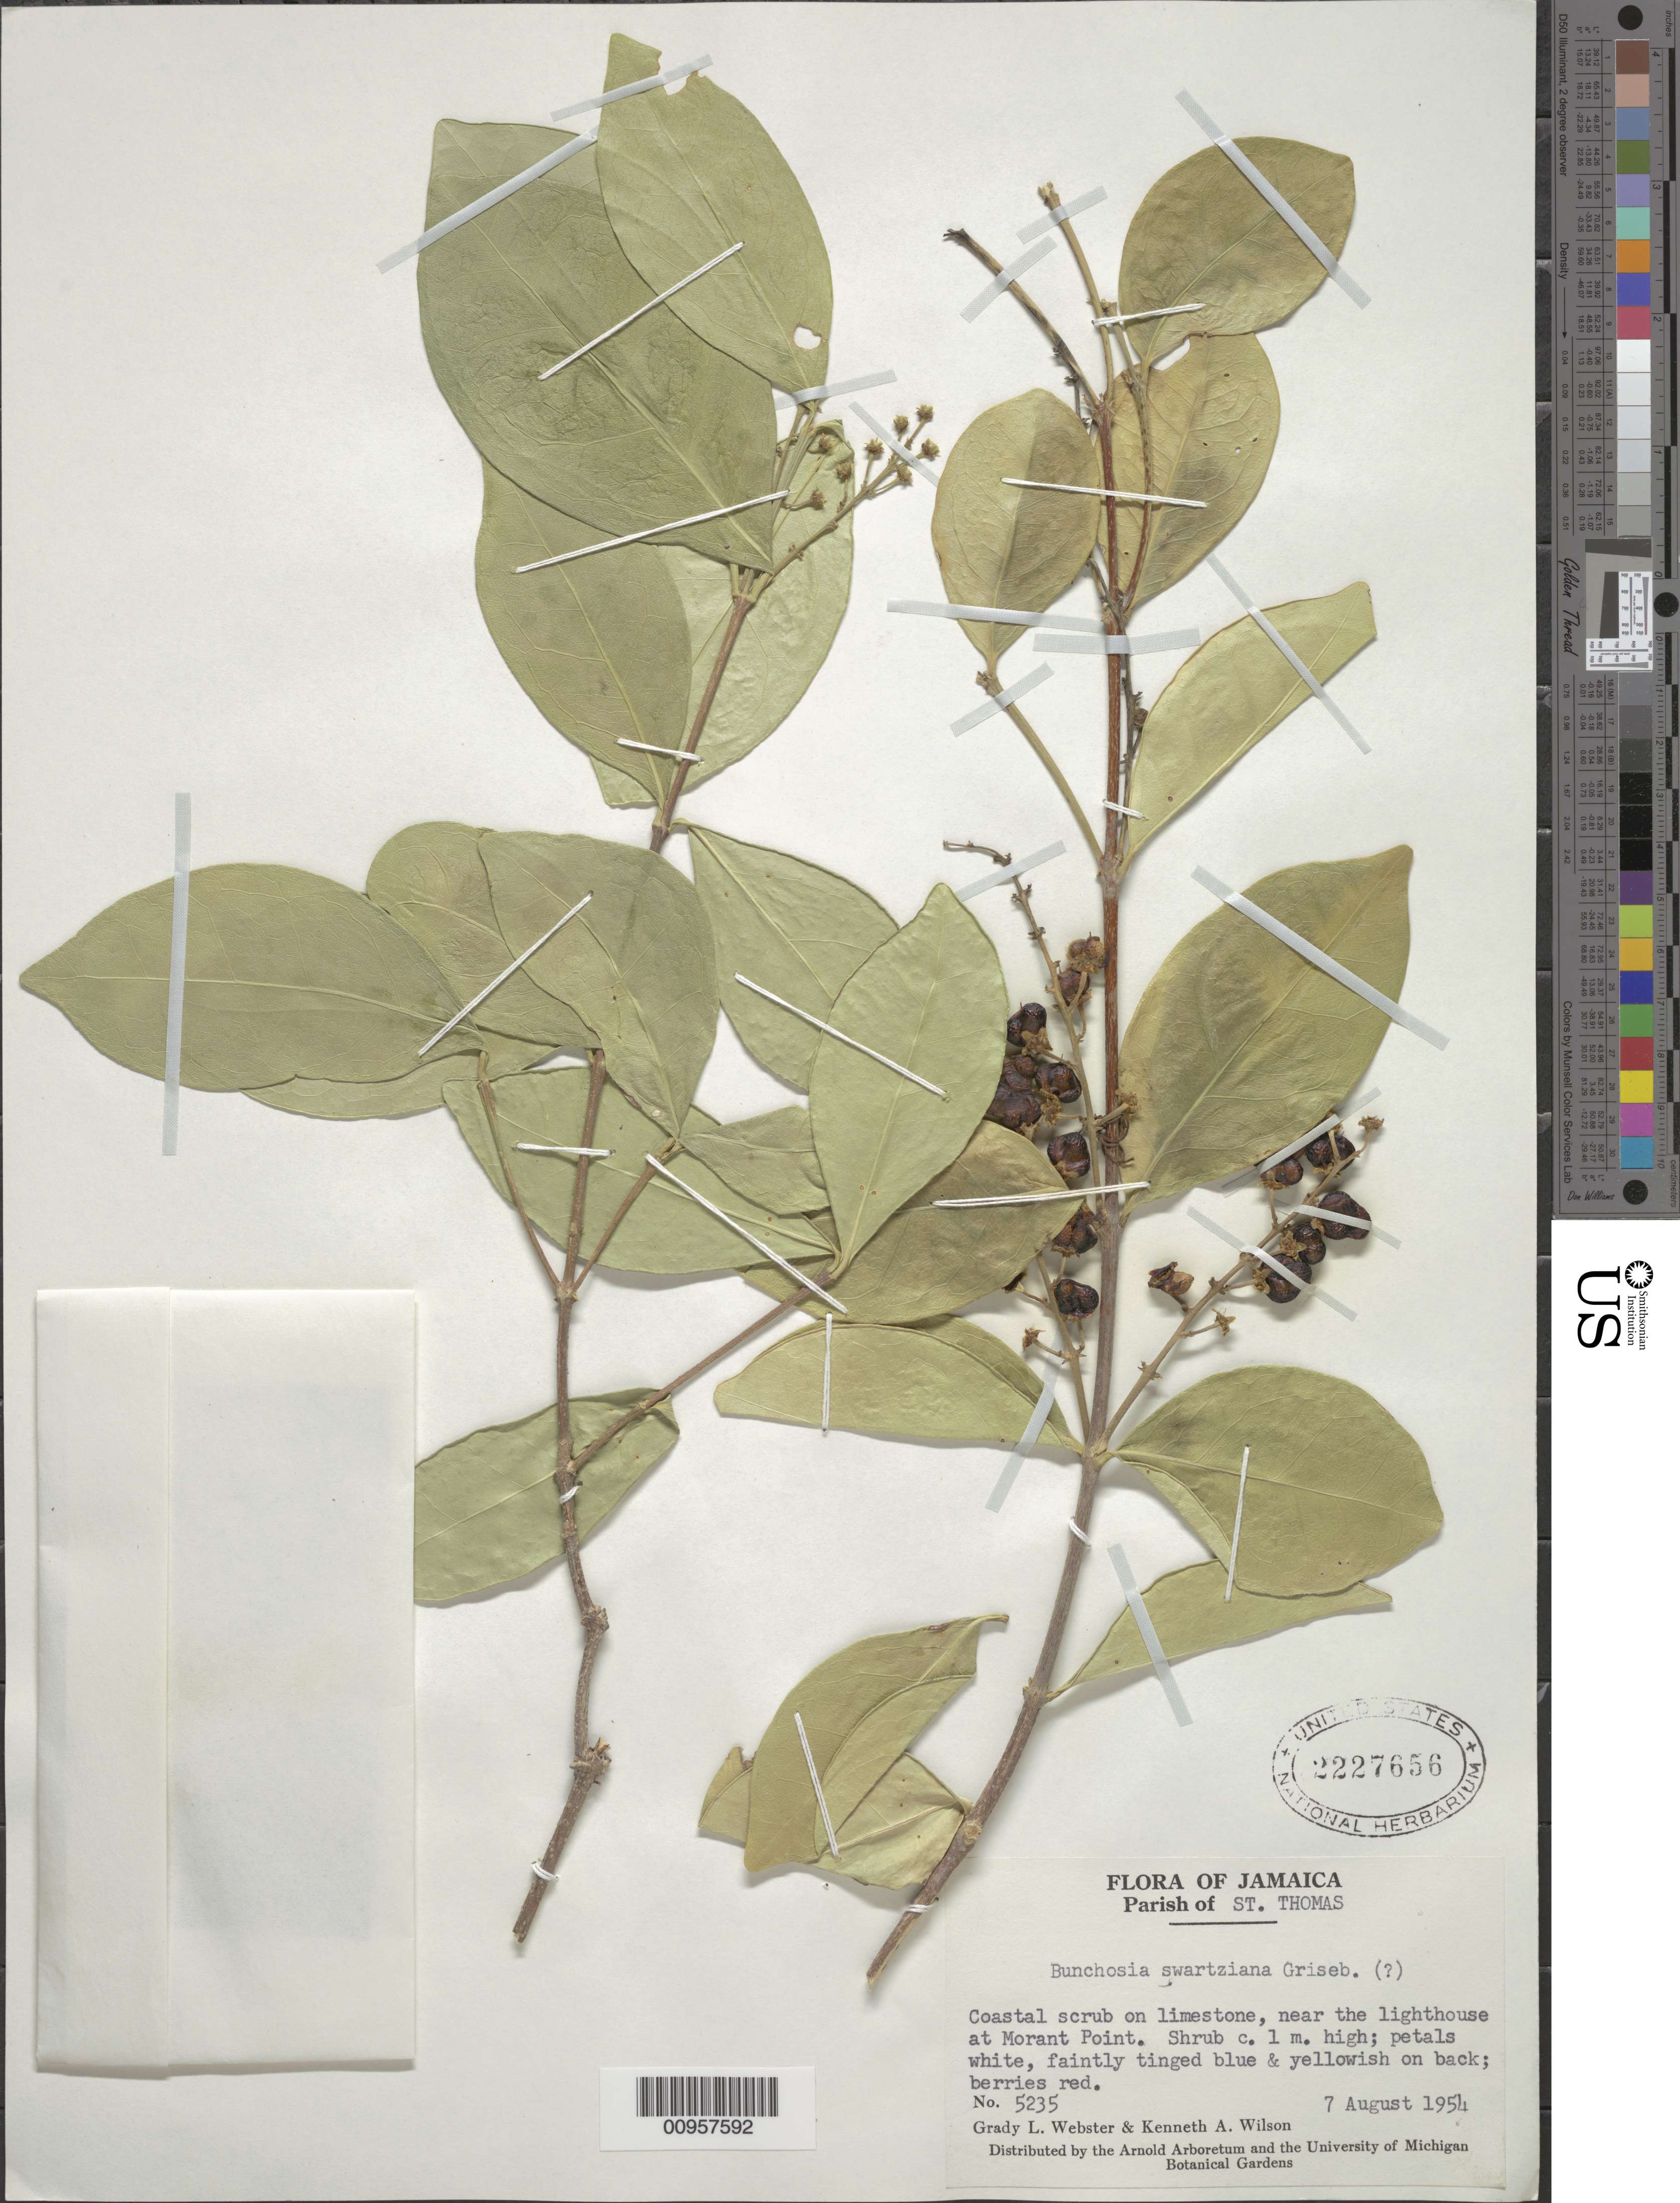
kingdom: Plantae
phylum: Tracheophyta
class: Magnoliopsida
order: Malpighiales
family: Malpighiaceae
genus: Bunchosia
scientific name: Bunchosia swartziana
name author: Griseb.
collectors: G. L. Webster & K. A. Wilson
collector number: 5235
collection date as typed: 07 Aug 1954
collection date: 1954-08-07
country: Jamaica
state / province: Saint Thomas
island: Jamaica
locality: Near the lighthouse at Morant Point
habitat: Coastal scrub on limestone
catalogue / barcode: US 2227656